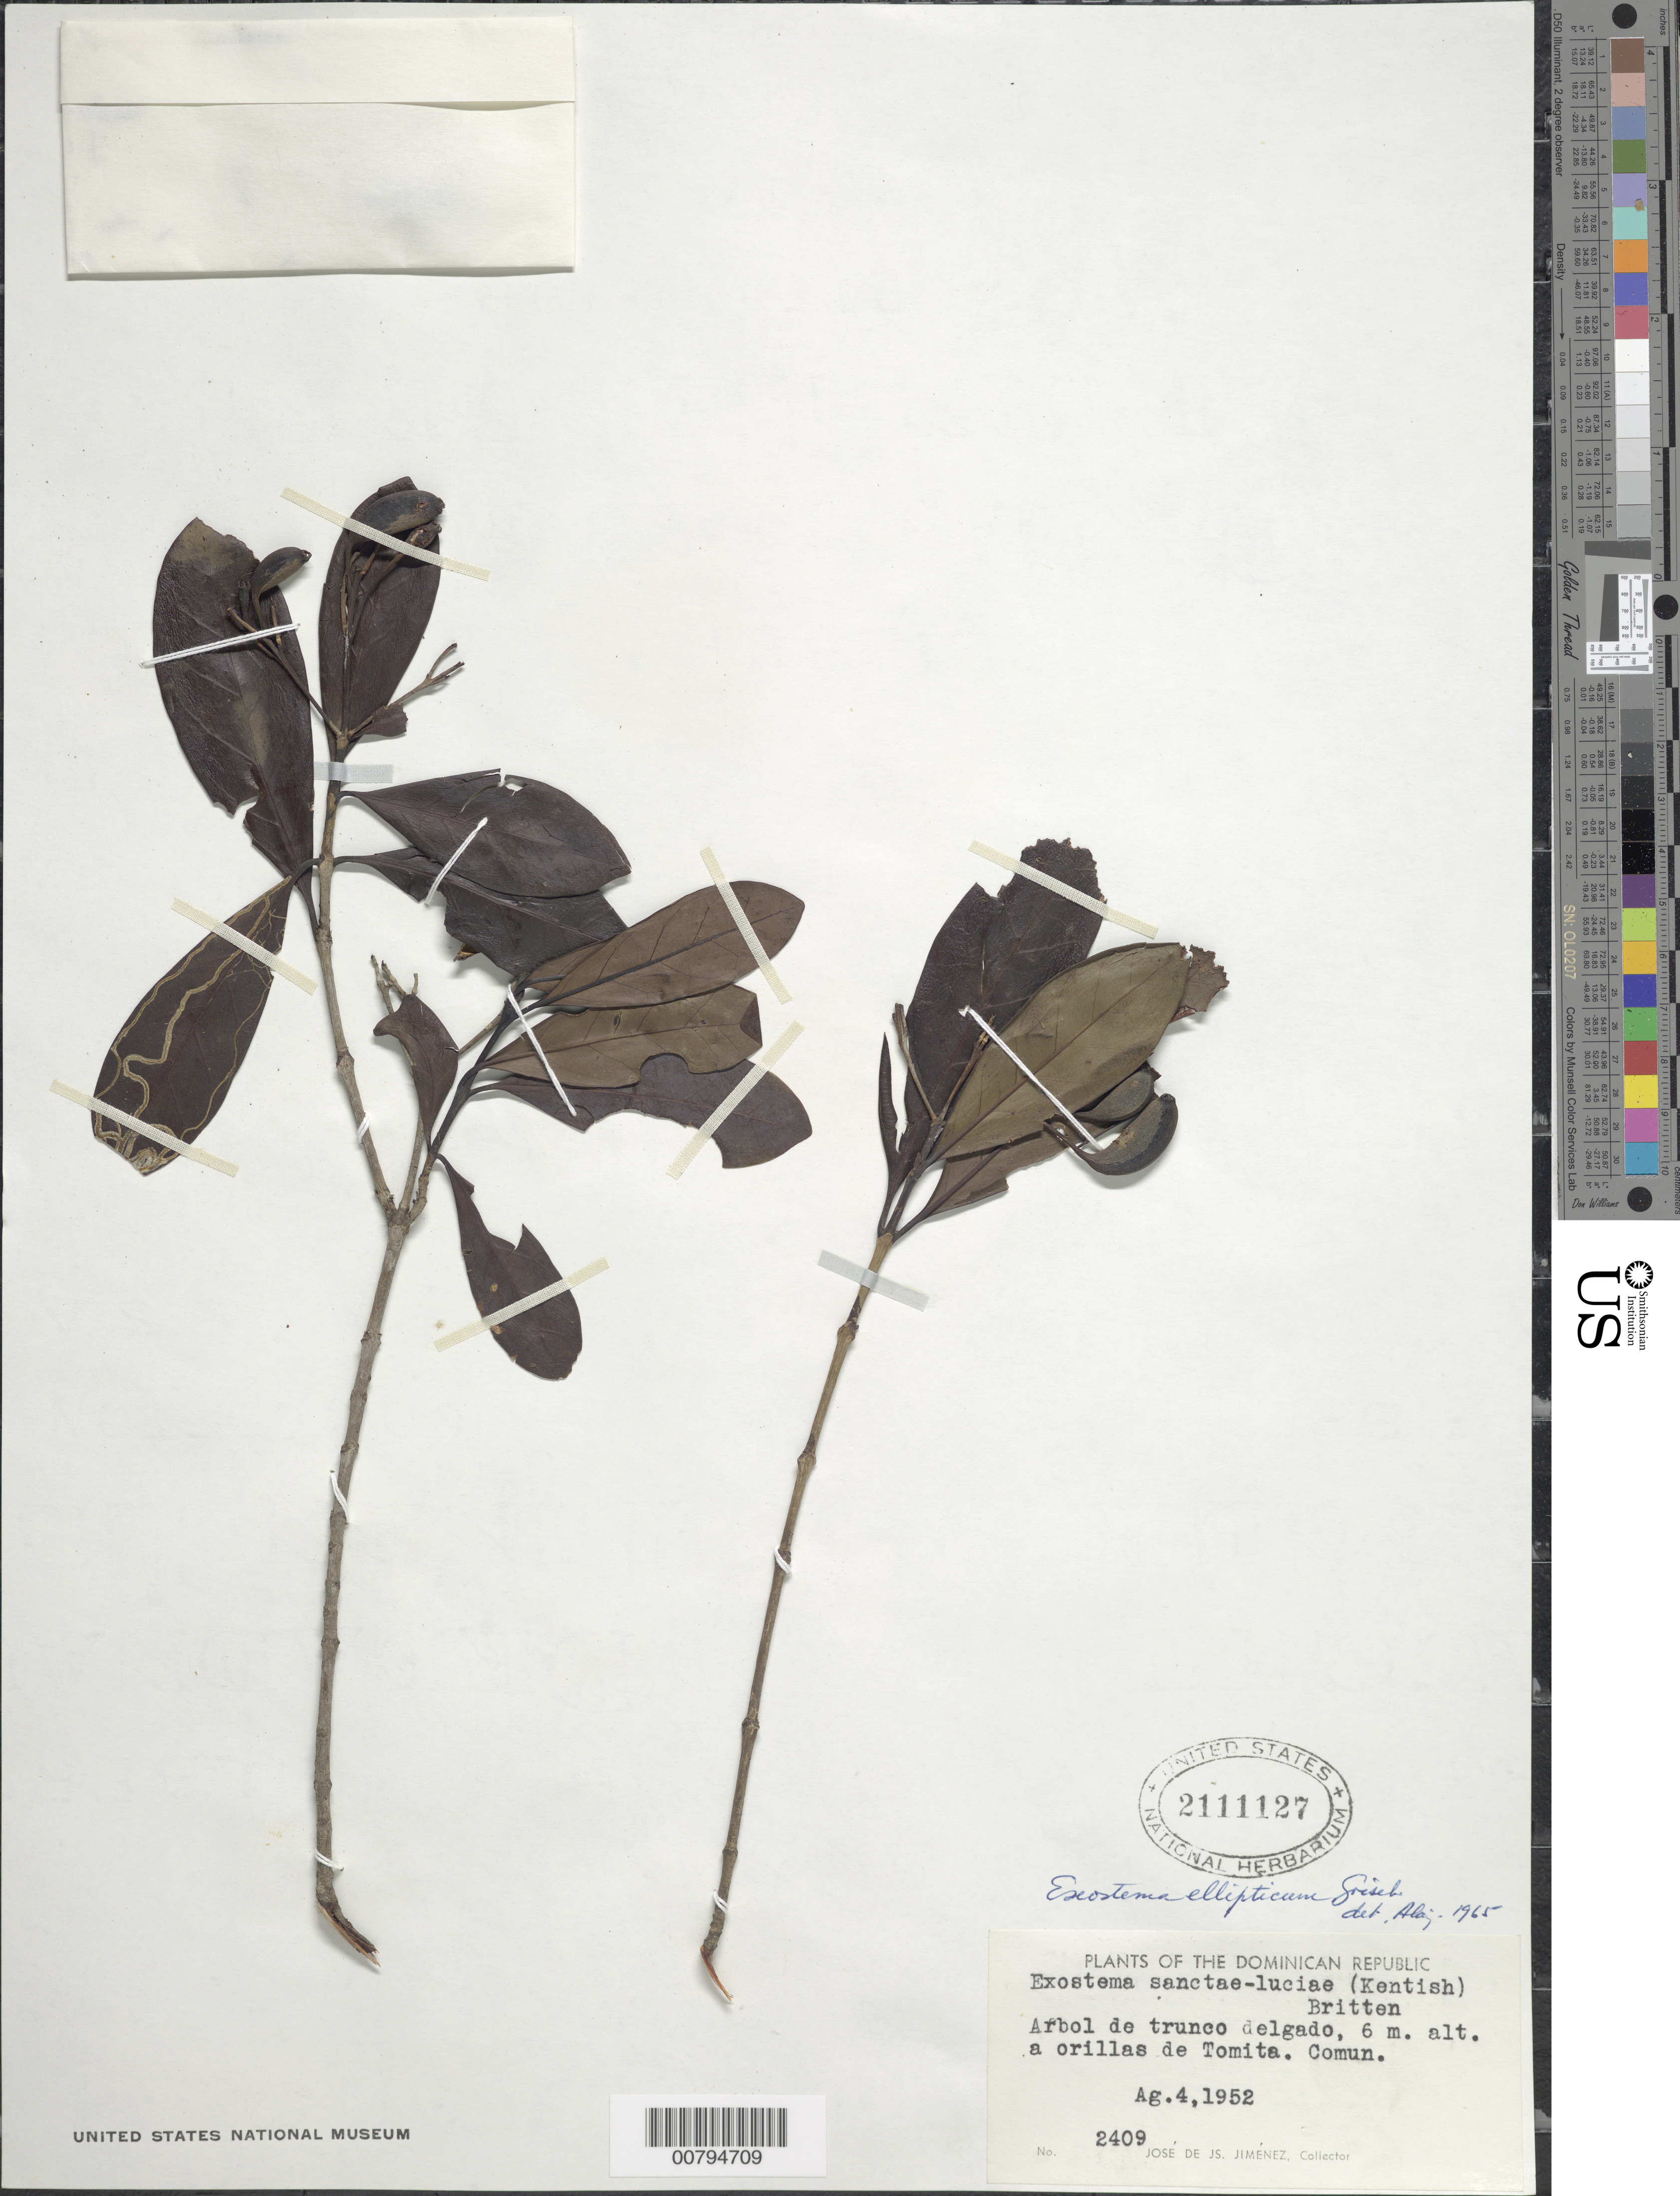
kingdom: Plantae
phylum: Tracheophyta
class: Magnoliopsida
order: Gentianales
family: Rubiaceae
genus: Exostema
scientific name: Exostema ellipticum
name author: Griseb.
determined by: Liogier, Alain H.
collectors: J. J. Jiménez Almonte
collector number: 2409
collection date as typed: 04 Aug 1952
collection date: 1952-08-04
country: Dominican Republic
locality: A orillas de Tomita. Comun.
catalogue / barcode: US 2111127